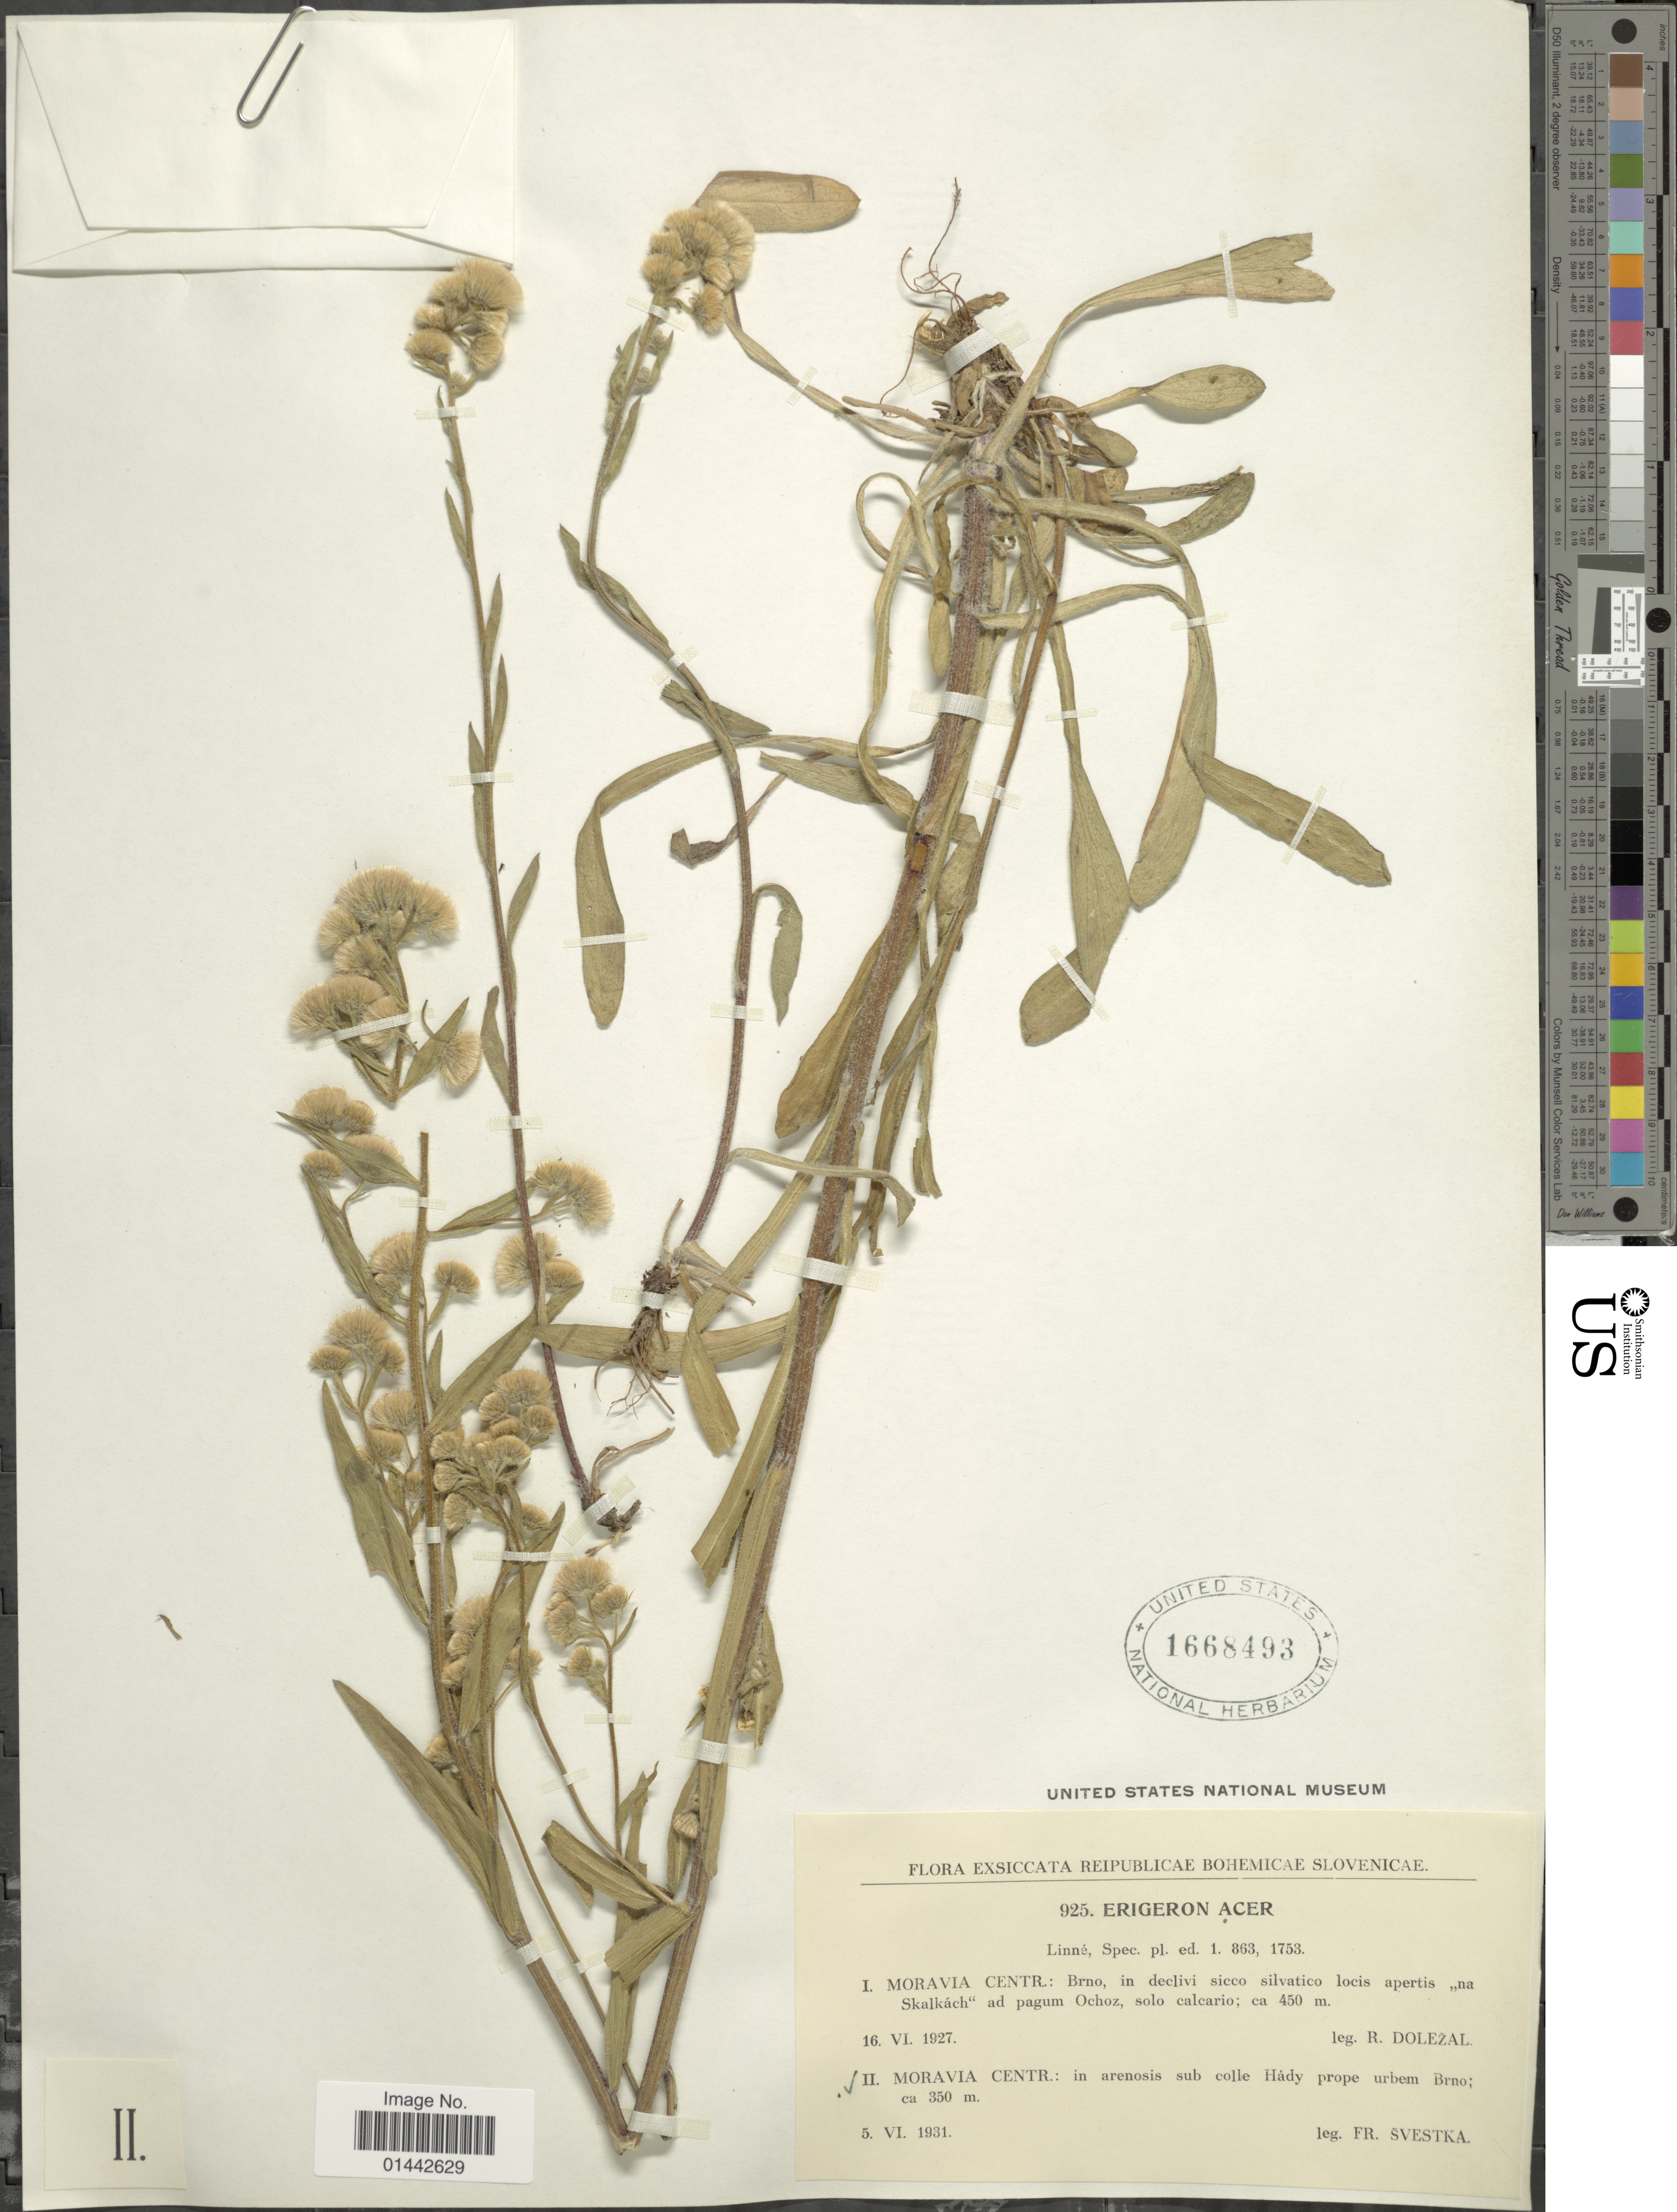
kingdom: Plantae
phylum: Tracheophyta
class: Magnoliopsida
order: Asterales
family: Asteraceae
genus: Erigeron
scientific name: Erigeron acris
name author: L.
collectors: F. Svestka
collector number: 925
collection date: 1931-06-05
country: Czechia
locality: Reipublicae Bohemicae Slovenicae, Moravia centr.: in arenosis sub colle Hády prope urbem Brno.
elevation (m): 350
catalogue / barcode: US 1668493